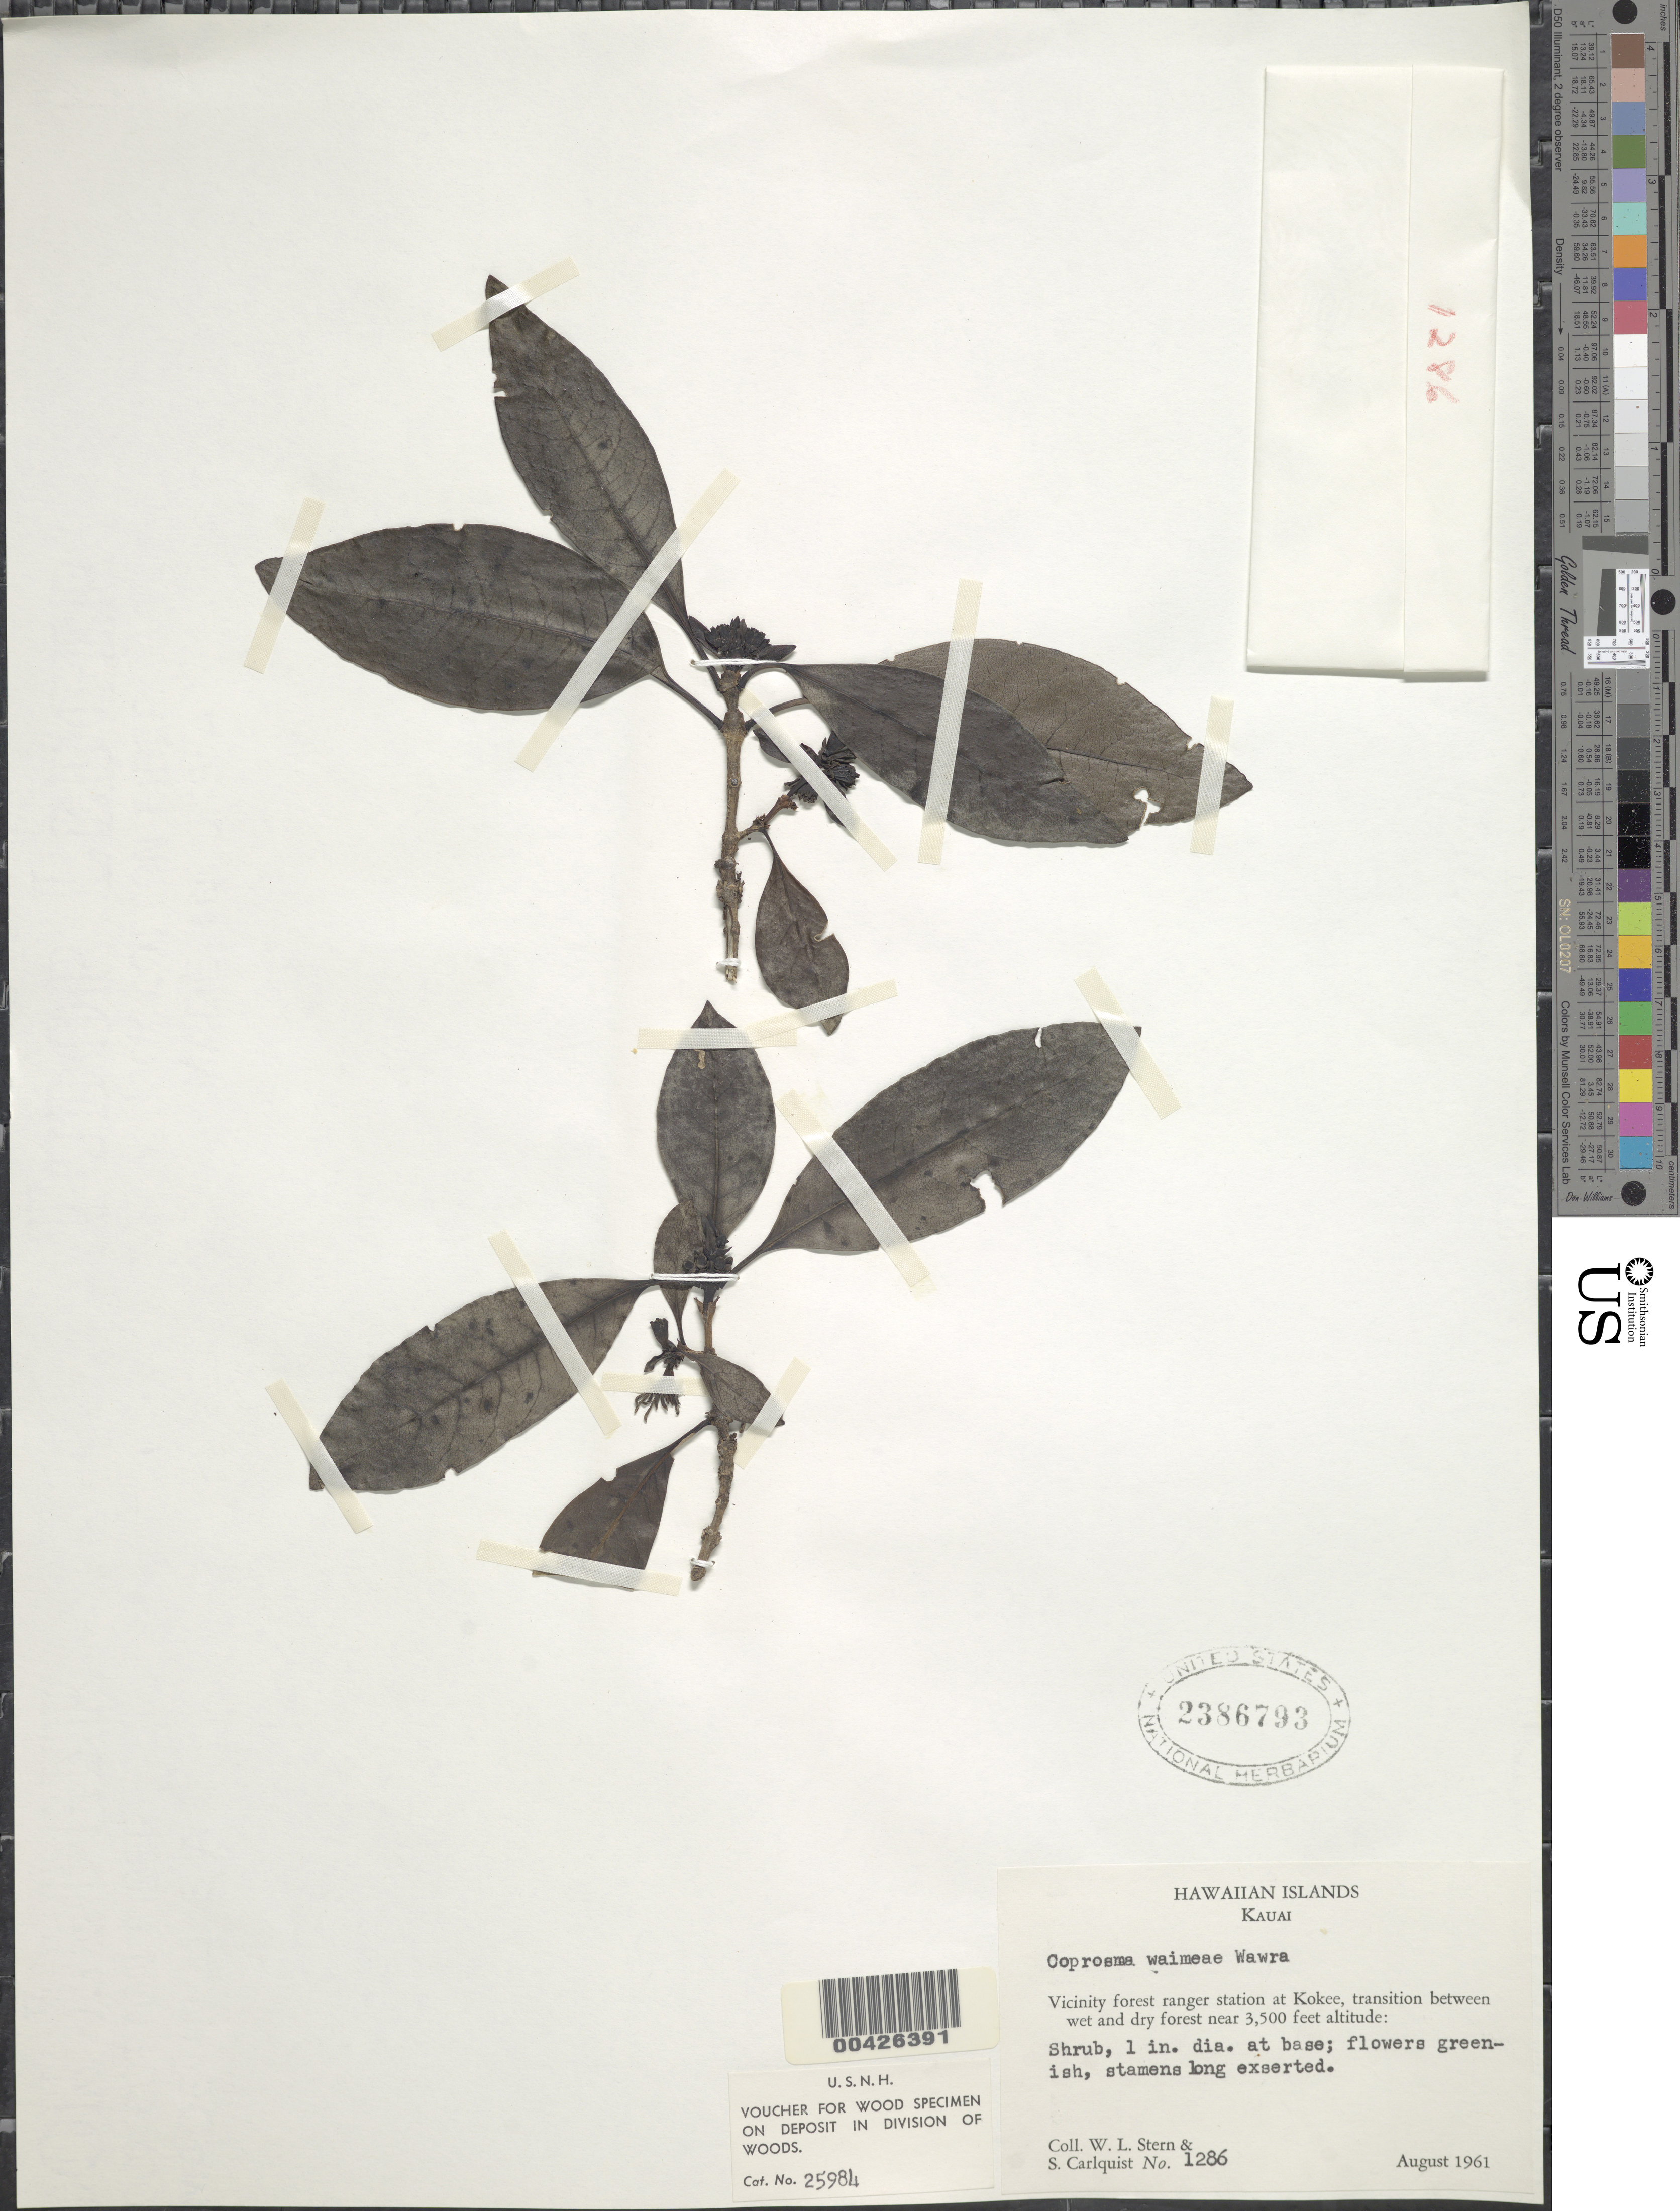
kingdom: Plantae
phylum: Tracheophyta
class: Magnoliopsida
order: Gentianales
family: Rubiaceae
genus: Coprosma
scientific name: Coprosma waimeae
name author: Wawra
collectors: W. L. Stern & S. Carlquist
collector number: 1286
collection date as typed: Aug 1961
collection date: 1961-08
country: United States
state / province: Hawaii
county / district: Kauai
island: Kaua'i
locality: Vicinity forest ranger station at Kokee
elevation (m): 1067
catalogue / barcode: US 2386793